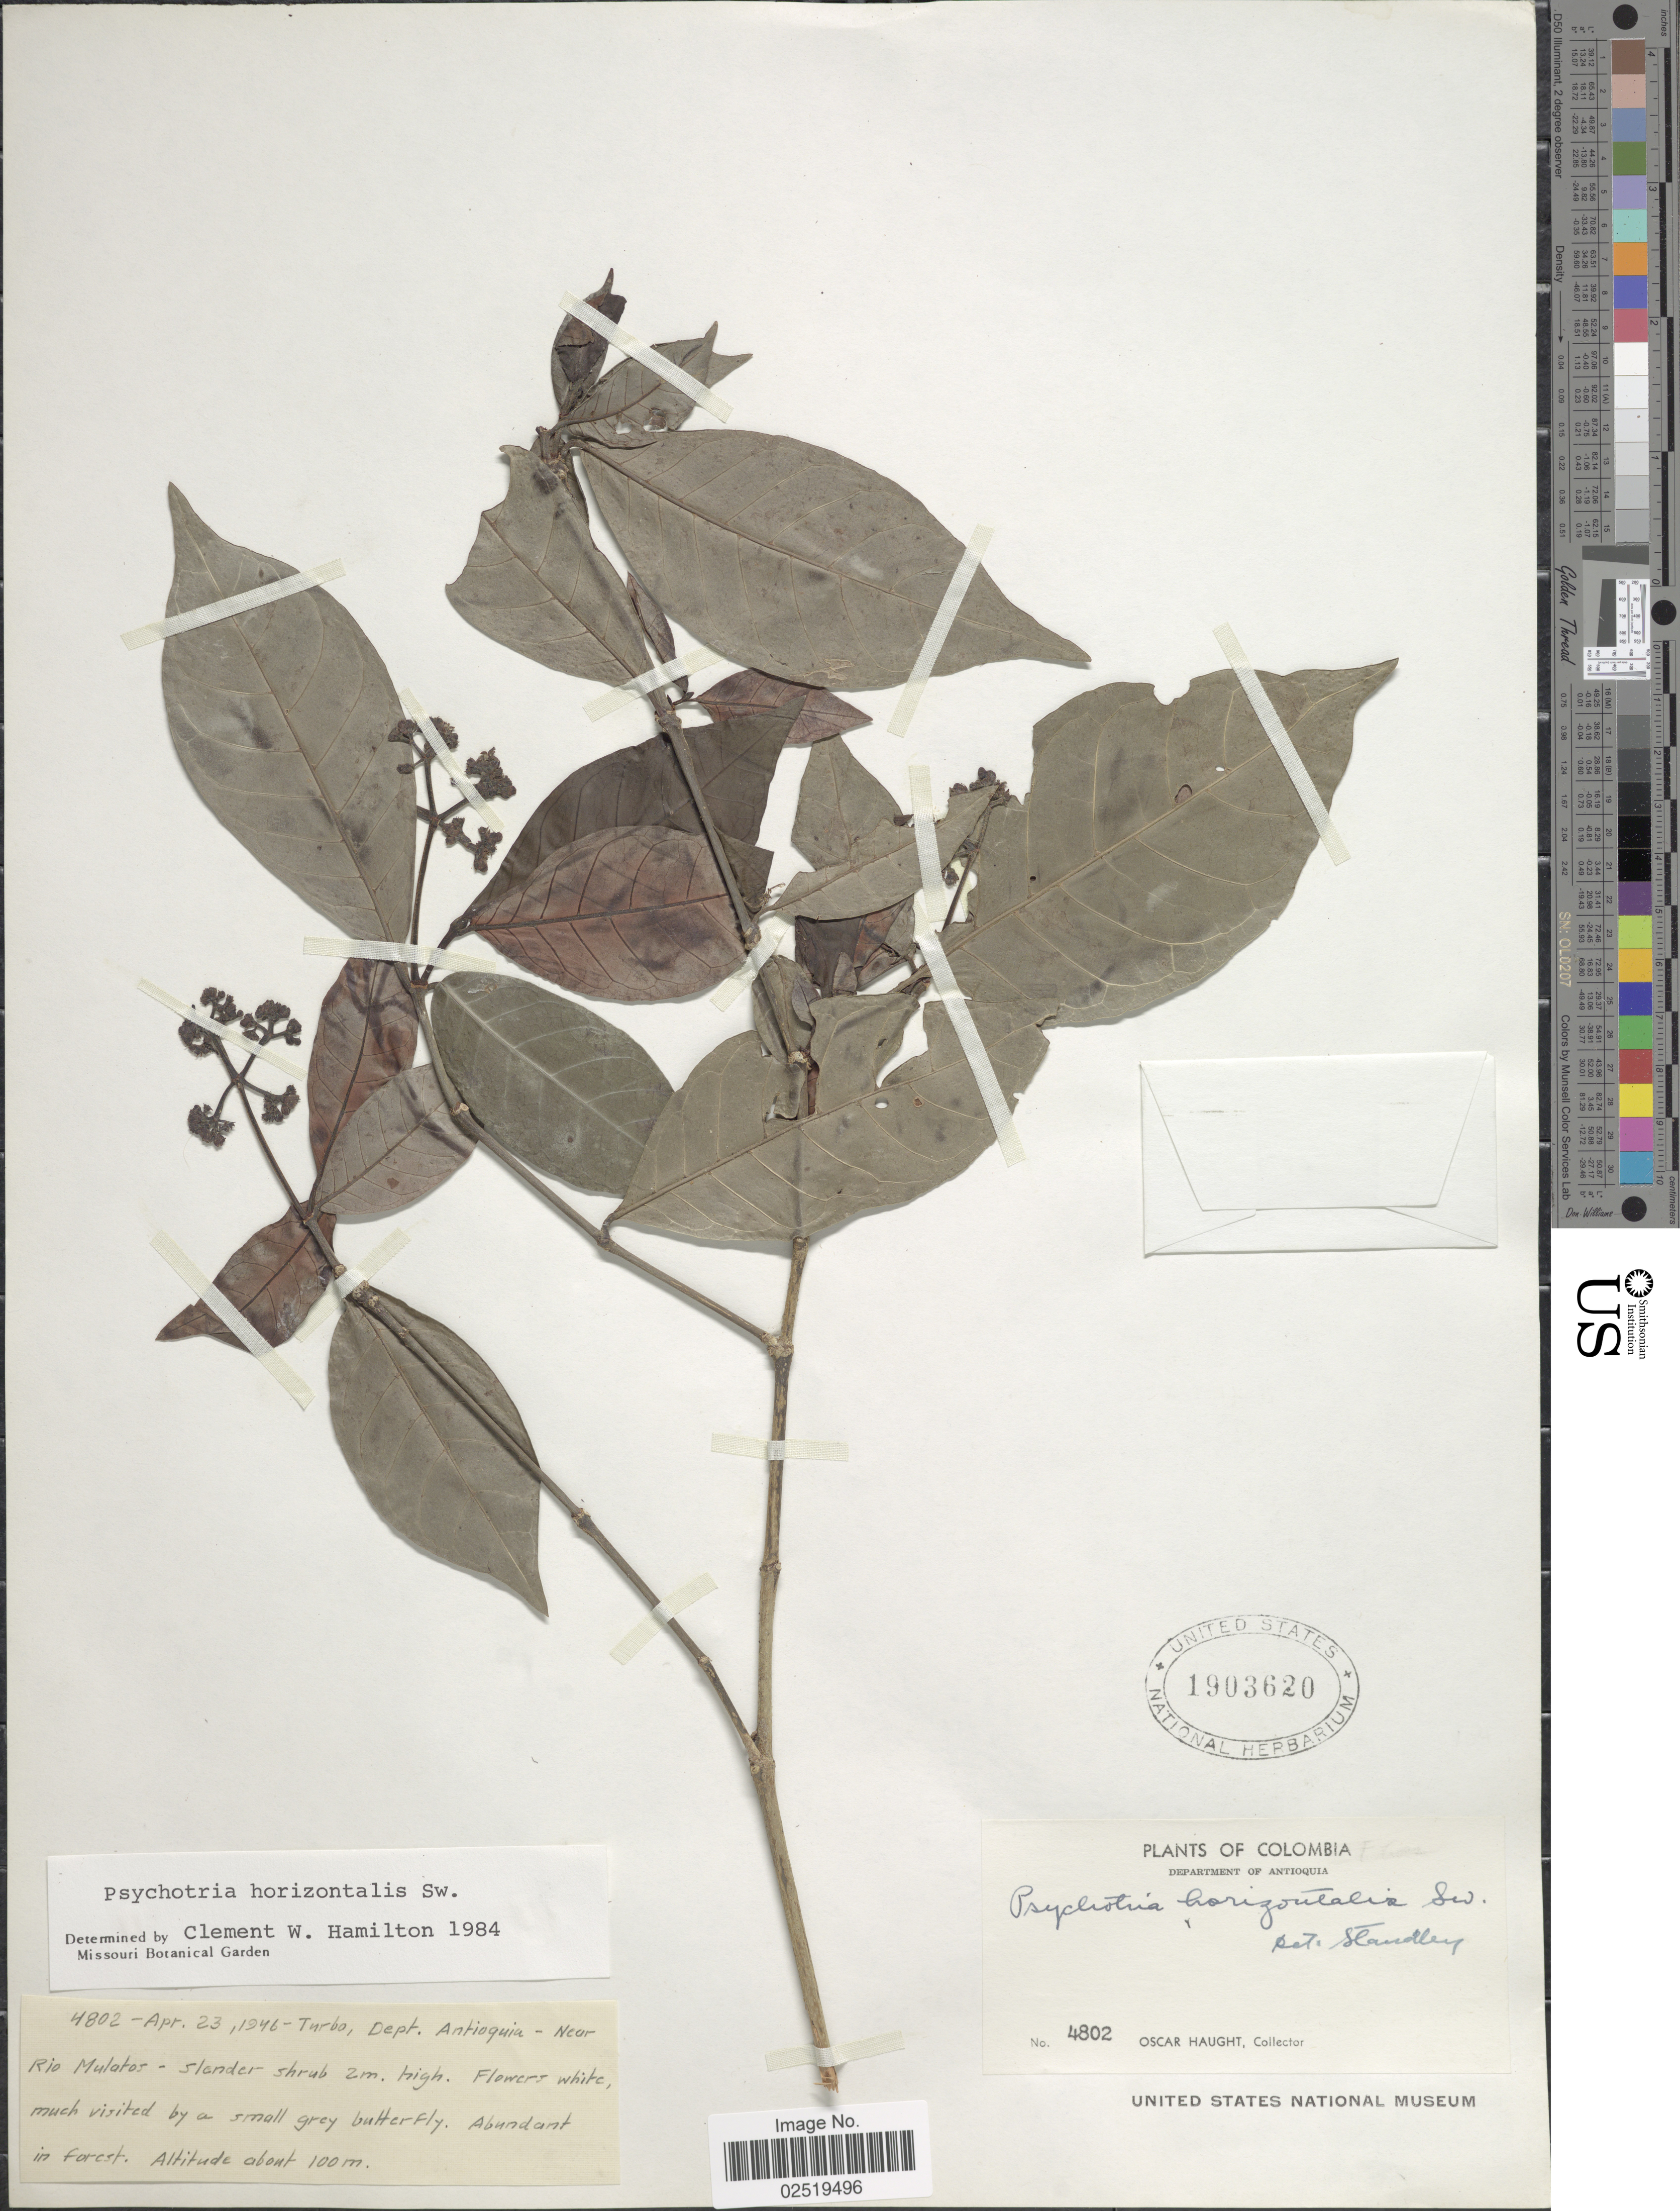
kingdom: Plantae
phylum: Tracheophyta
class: Magnoliopsida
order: Gentianales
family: Rubiaceae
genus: Psychotria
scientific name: Psychotria horizontalis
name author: Sw.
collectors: O. L. Haught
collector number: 4802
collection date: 1946-04-23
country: Colombia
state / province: Antioquia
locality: Near Rio Mulatos.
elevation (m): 100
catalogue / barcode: US 1903620